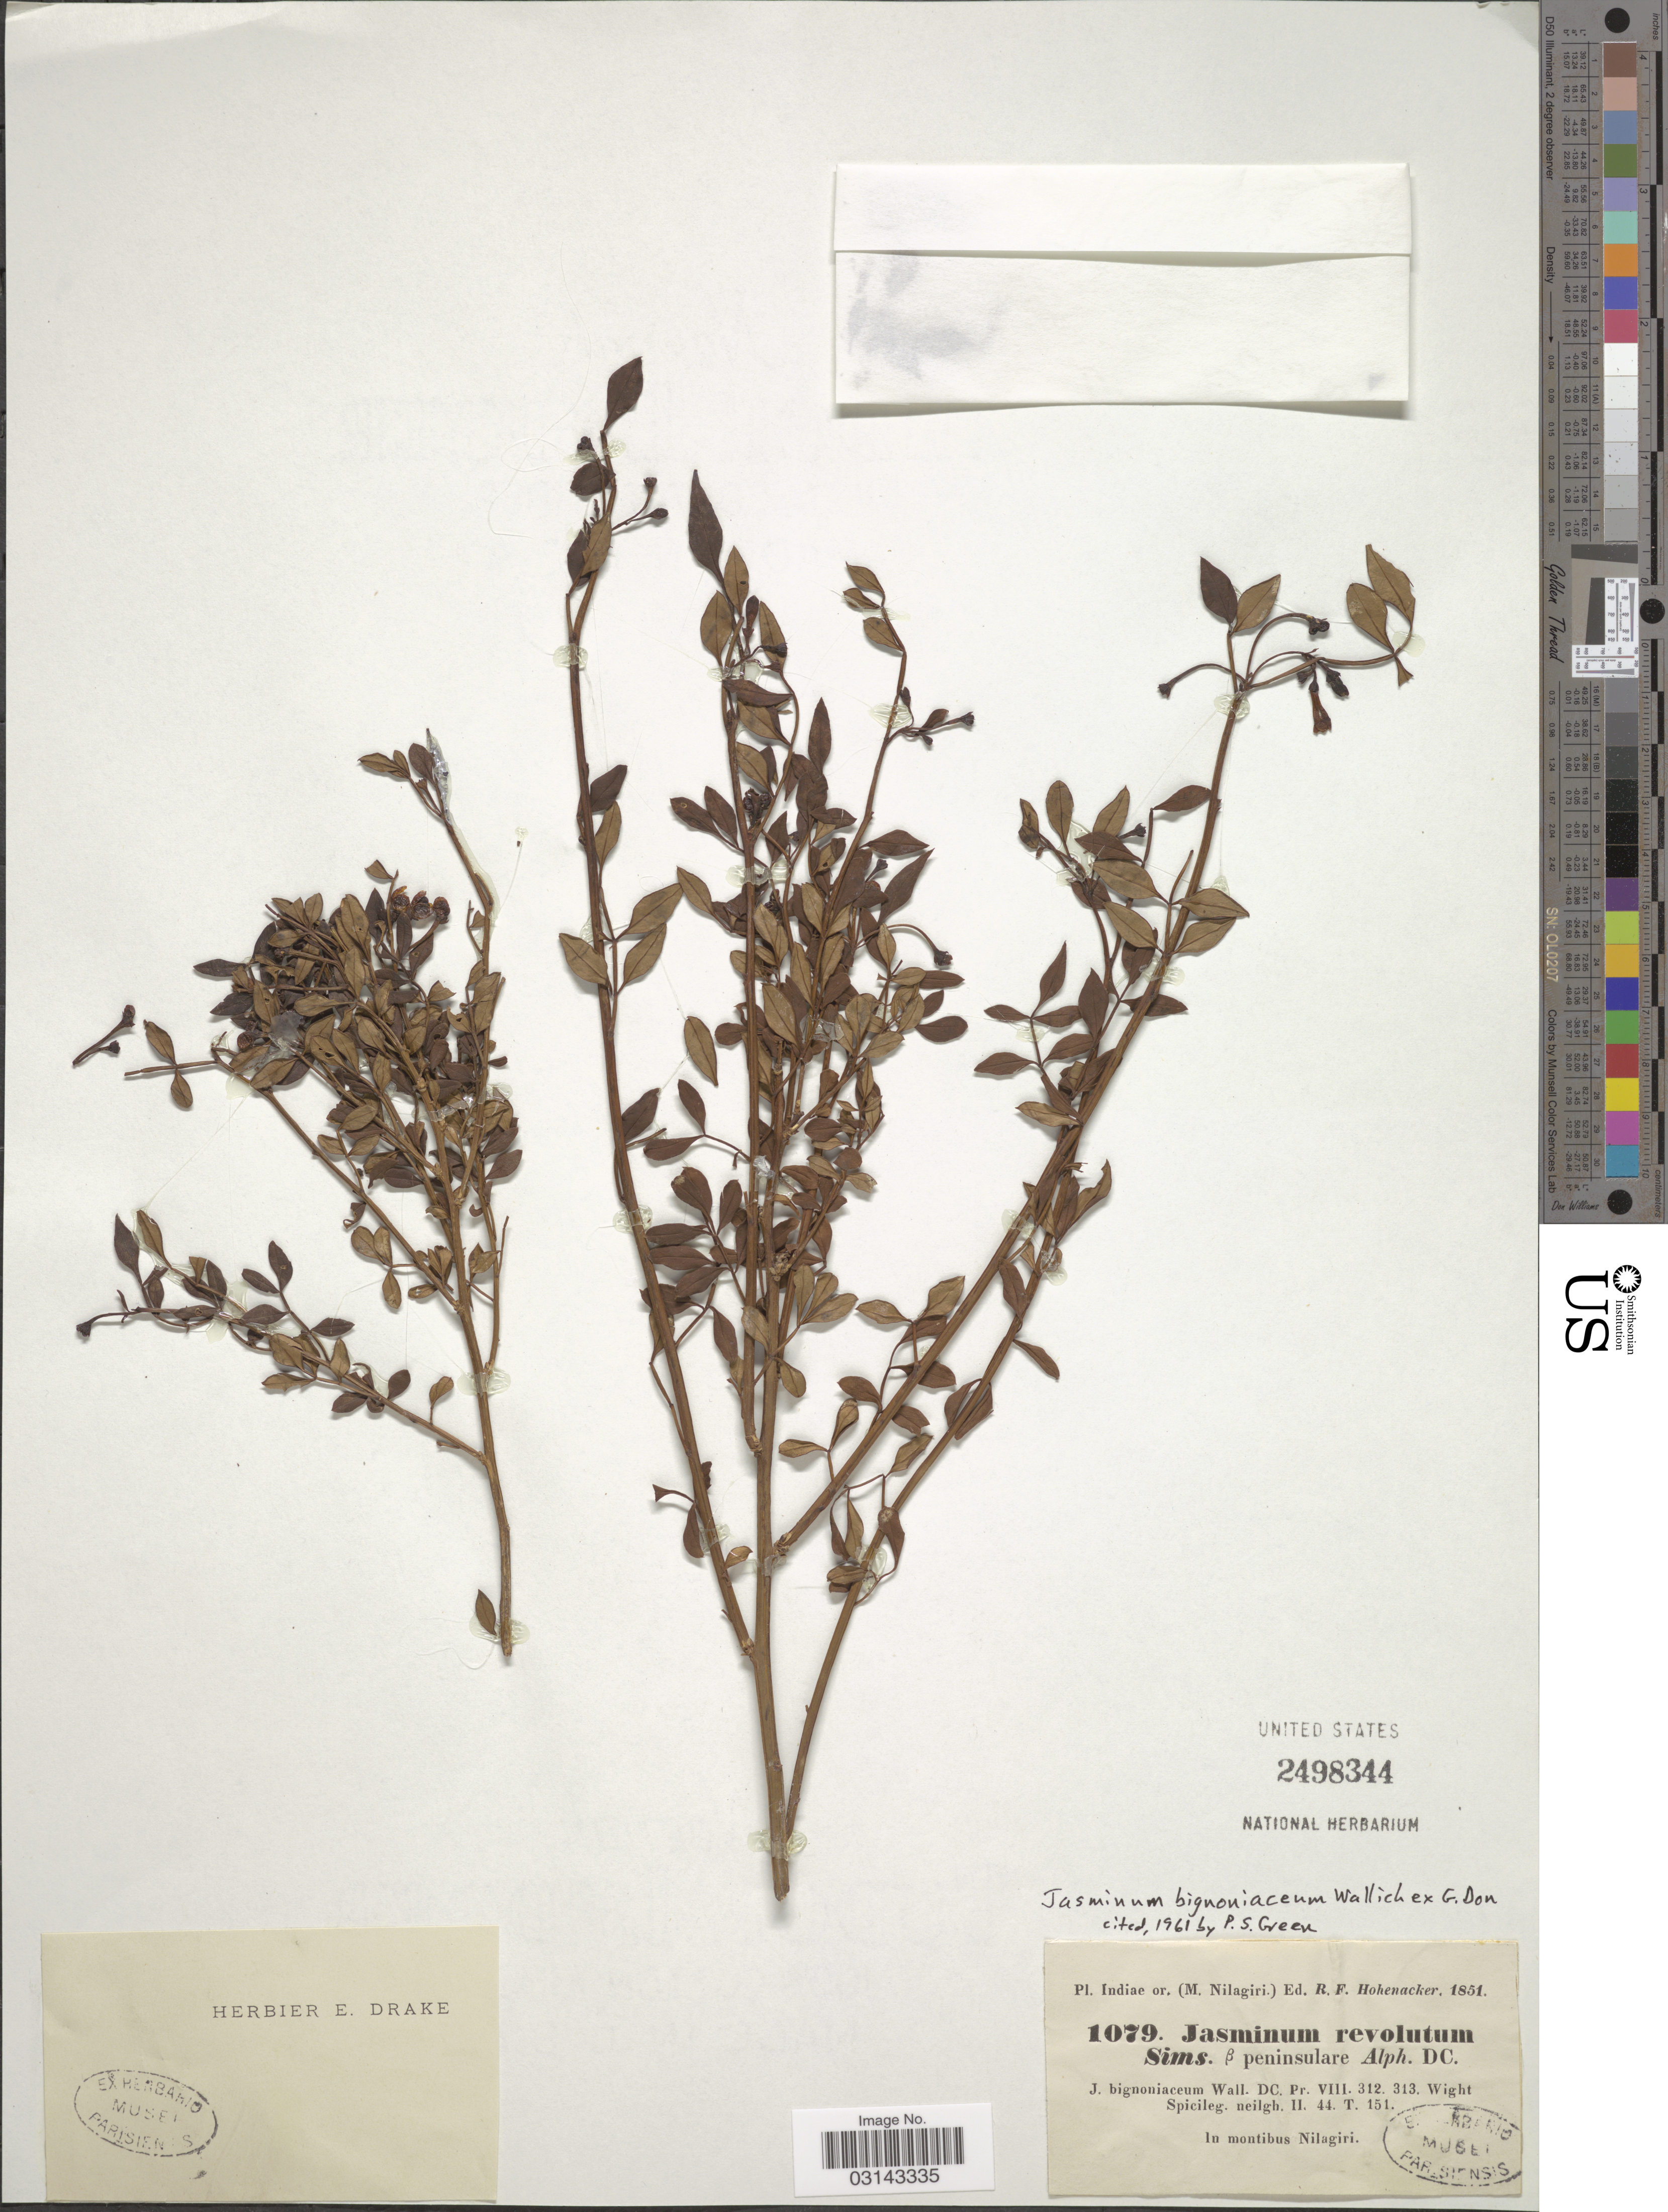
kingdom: Plantae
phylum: Tracheophyta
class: Magnoliopsida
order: Lamiales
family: Oleaceae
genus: Jasminum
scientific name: Jasminum bignoniaceum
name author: Wall. & G. Don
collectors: R. F. Hohenacker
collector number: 1079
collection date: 1851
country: India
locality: Indiae or. (M. Nilagiri). In montibus Nilagiri.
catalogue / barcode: US 2498344